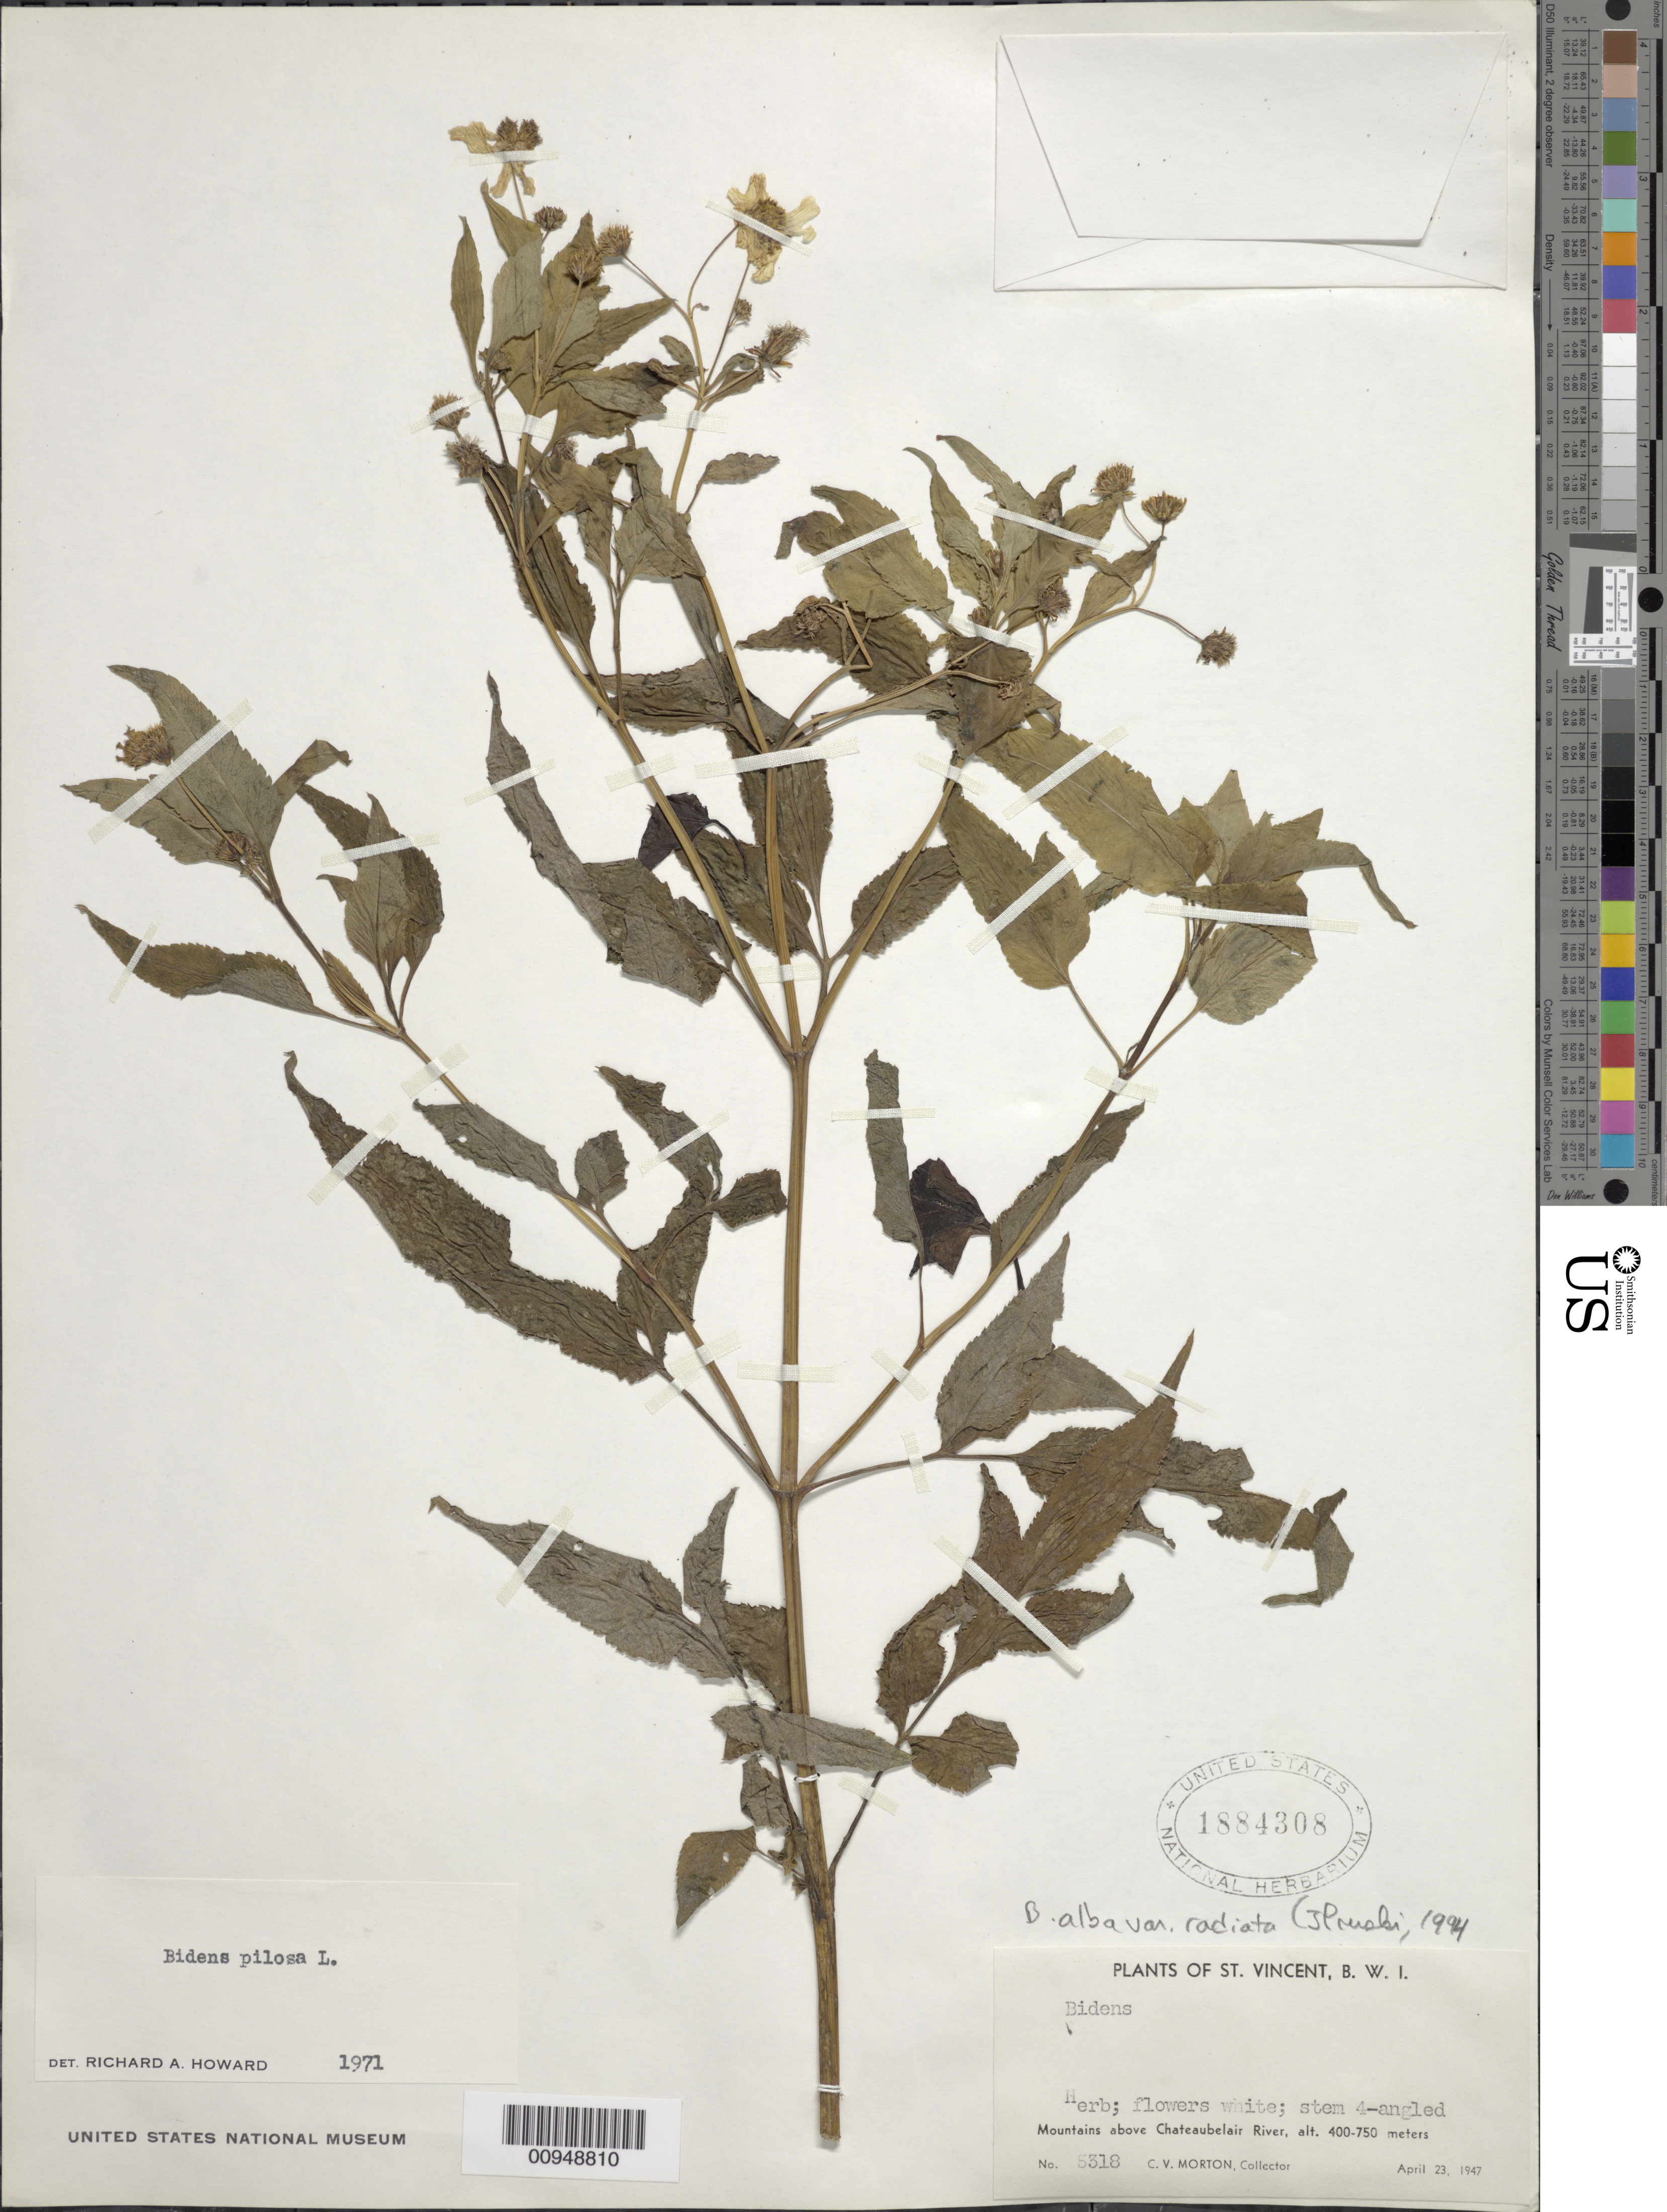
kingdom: Plantae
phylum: Tracheophyta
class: Magnoliopsida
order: Asterales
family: Asteraceae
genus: Bidens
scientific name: Bidens alba var. radiata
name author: (Sch. Bip.) R.E. Ballard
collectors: C. V. Morton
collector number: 5318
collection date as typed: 23 Apr 1947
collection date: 1947-04-23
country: St. Vincent - Grenadines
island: St. Vincent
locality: mountains above Chateaubelair River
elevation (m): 400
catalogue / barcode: US 1884308